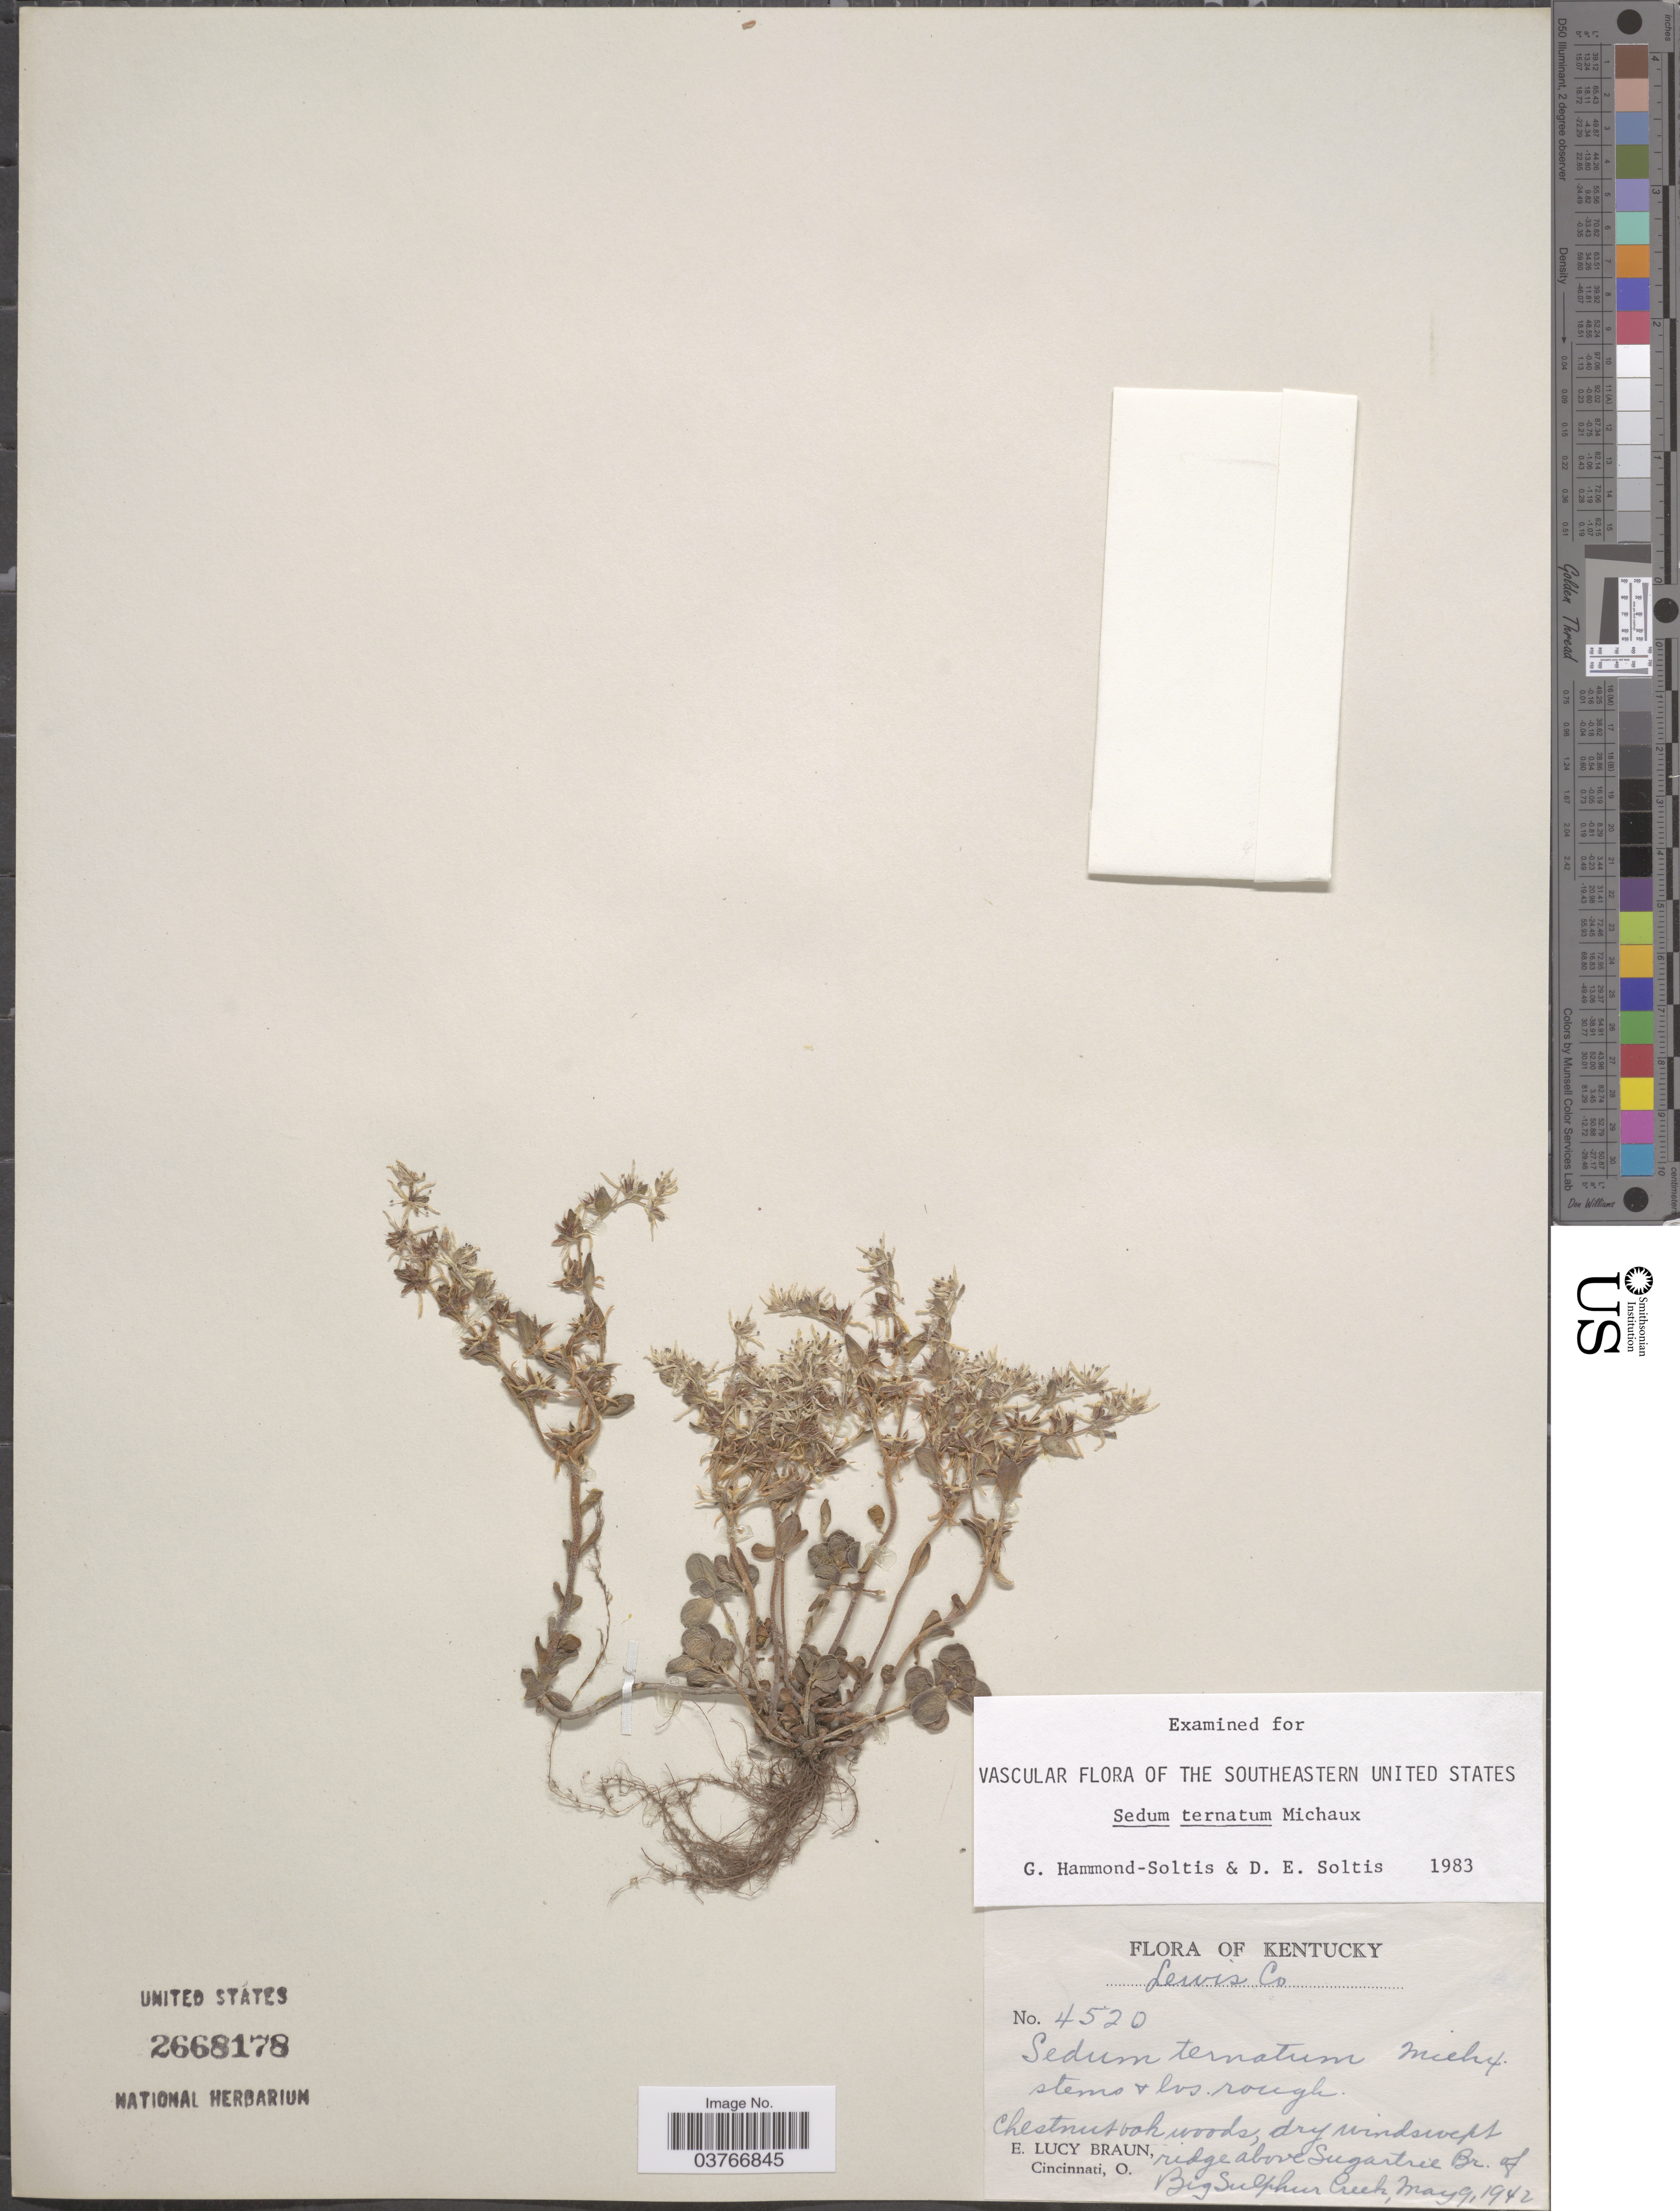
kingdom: Plantae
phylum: Tracheophyta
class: Magnoliopsida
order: Saxifragales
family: Crassulaceae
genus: Sedum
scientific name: Sedum ternatum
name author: Michx.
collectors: E. L. Braun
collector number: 4520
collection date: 1942-05-09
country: United States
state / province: Kentucky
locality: Lewis Co. Chestnut oak woods, dry windswept ridge above Sugartree Br. of Big Sulphur Creek.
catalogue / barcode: US 2668178